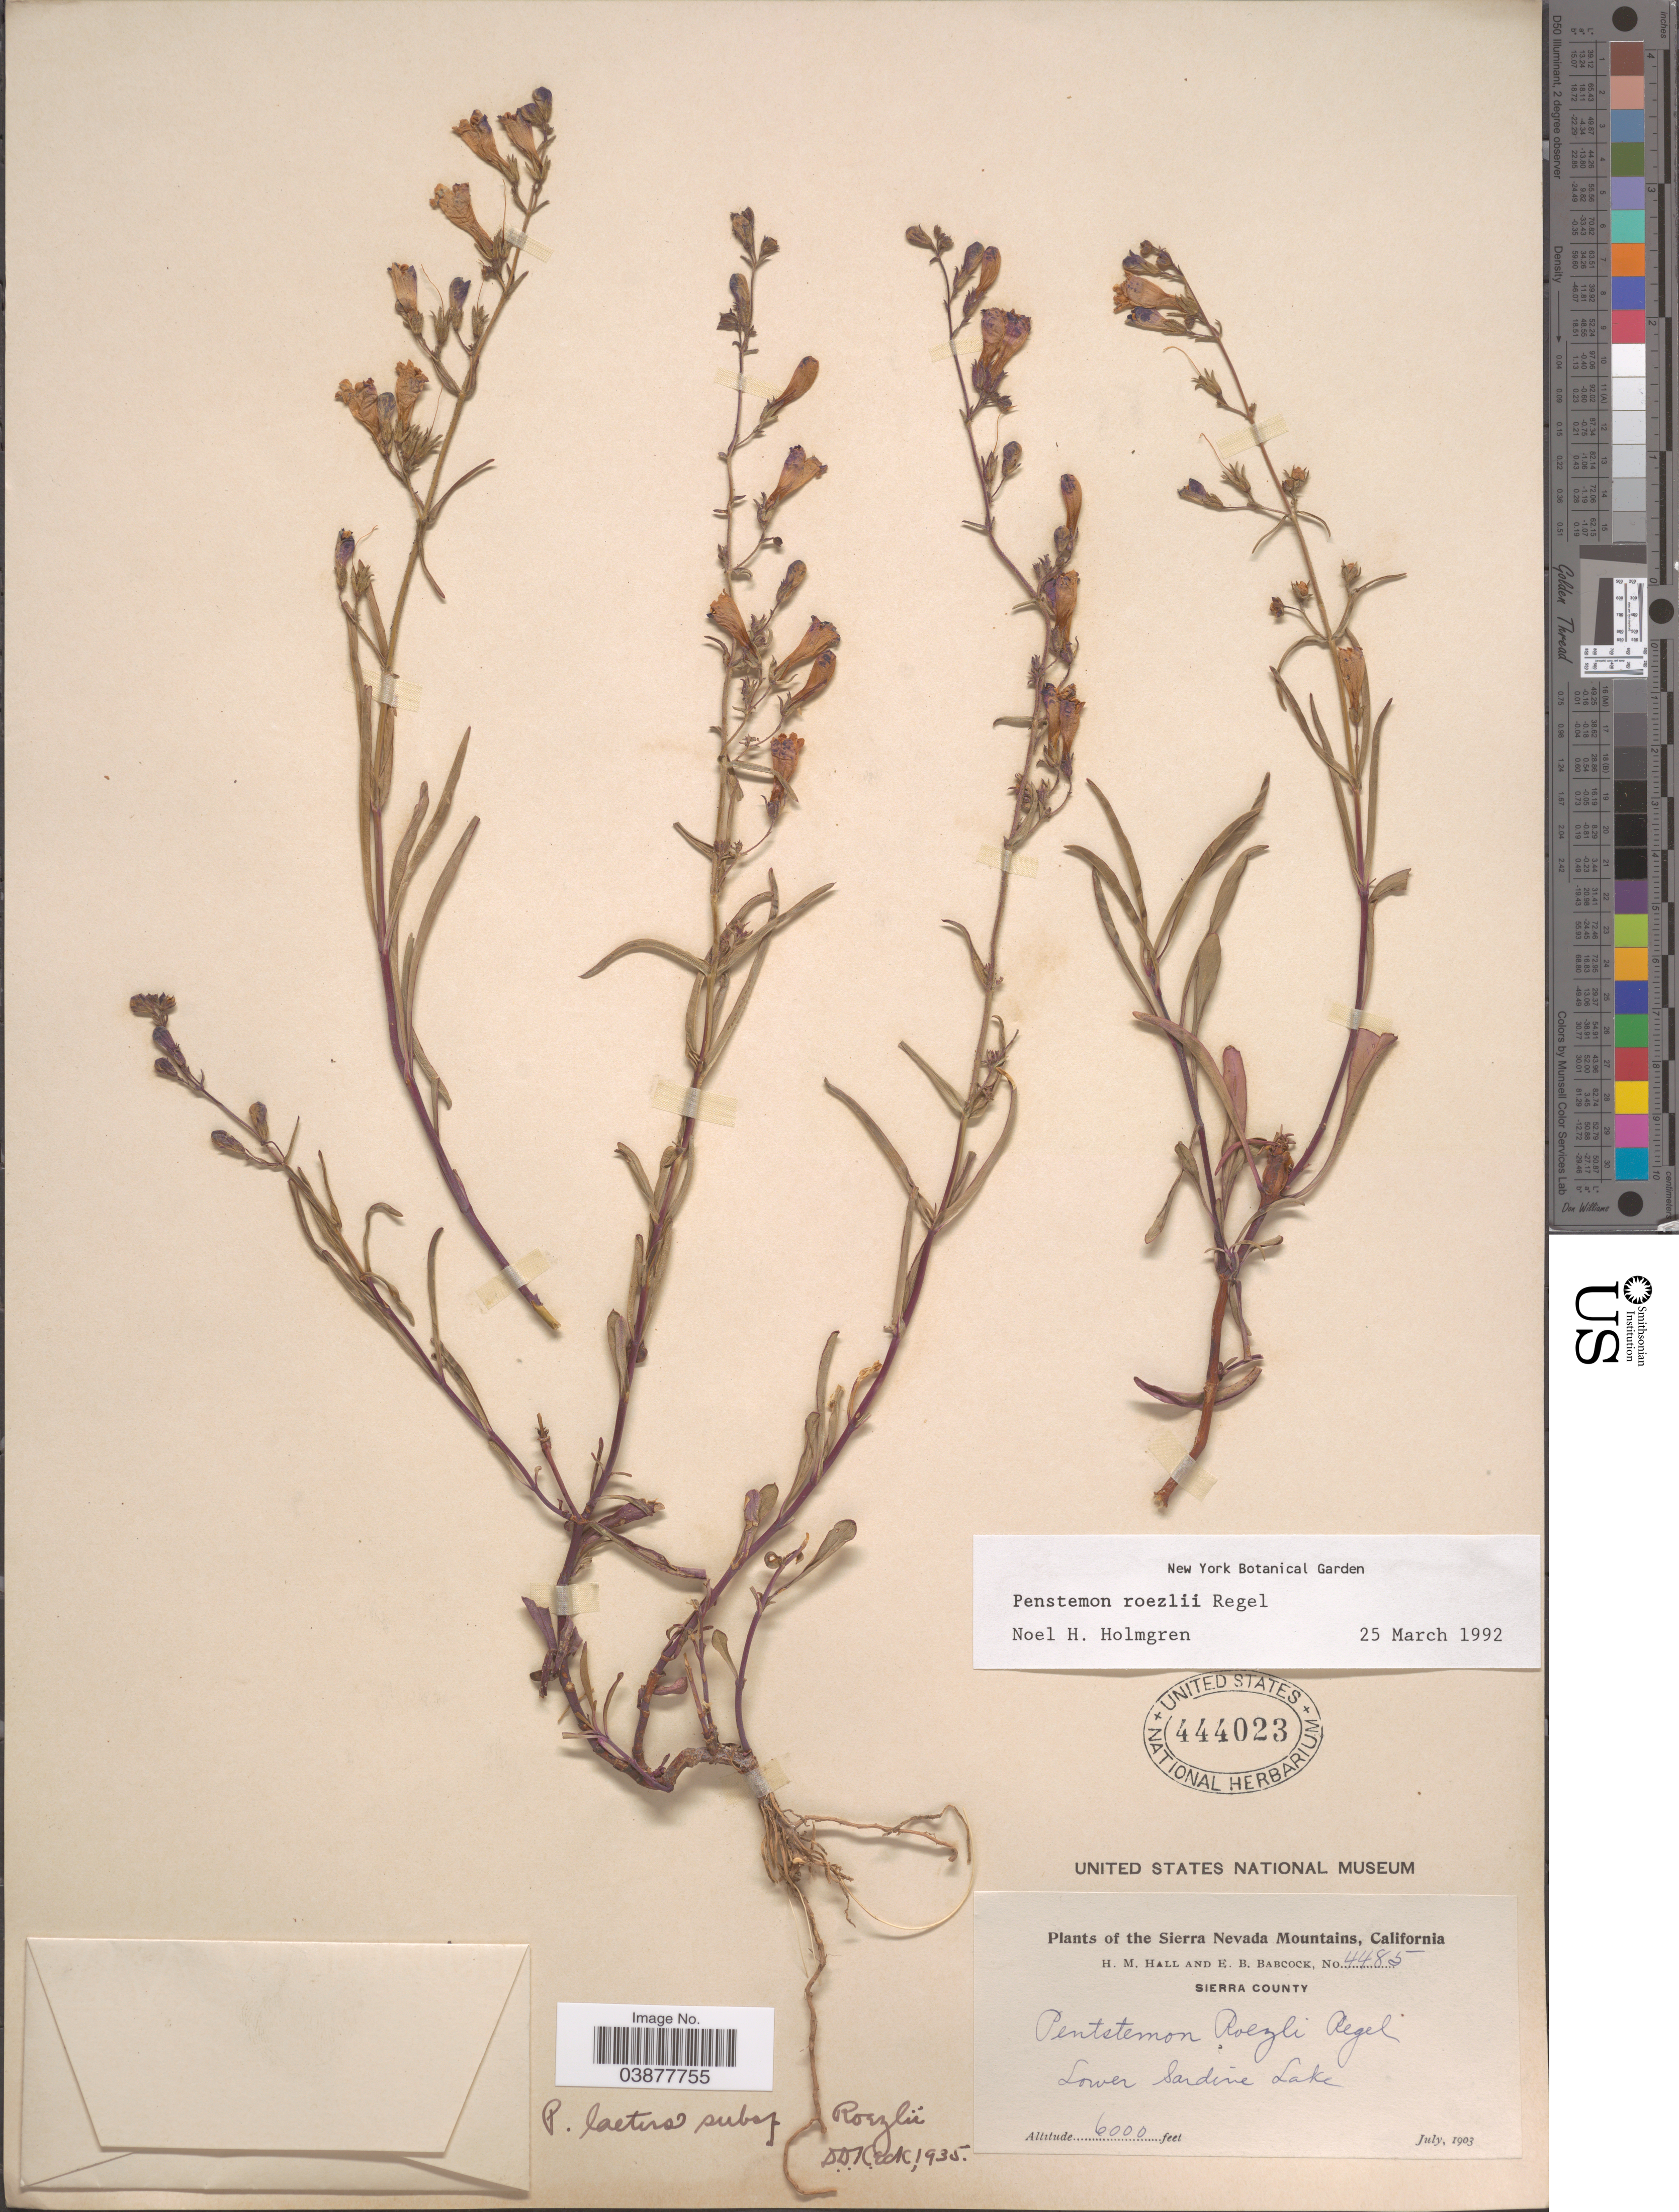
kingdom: Plantae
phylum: Tracheophyta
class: Magnoliopsida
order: Lamiales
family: Plantaginaceae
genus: Penstemon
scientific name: Penstemon roezlii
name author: Regel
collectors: H. M. Hall & E. B. Babcock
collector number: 4485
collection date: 1903-07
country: United States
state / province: California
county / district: Sierra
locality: Sierra Nevada Mountains. Sierra County. Lower Sardine Lake.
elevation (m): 1829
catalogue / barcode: US 444023